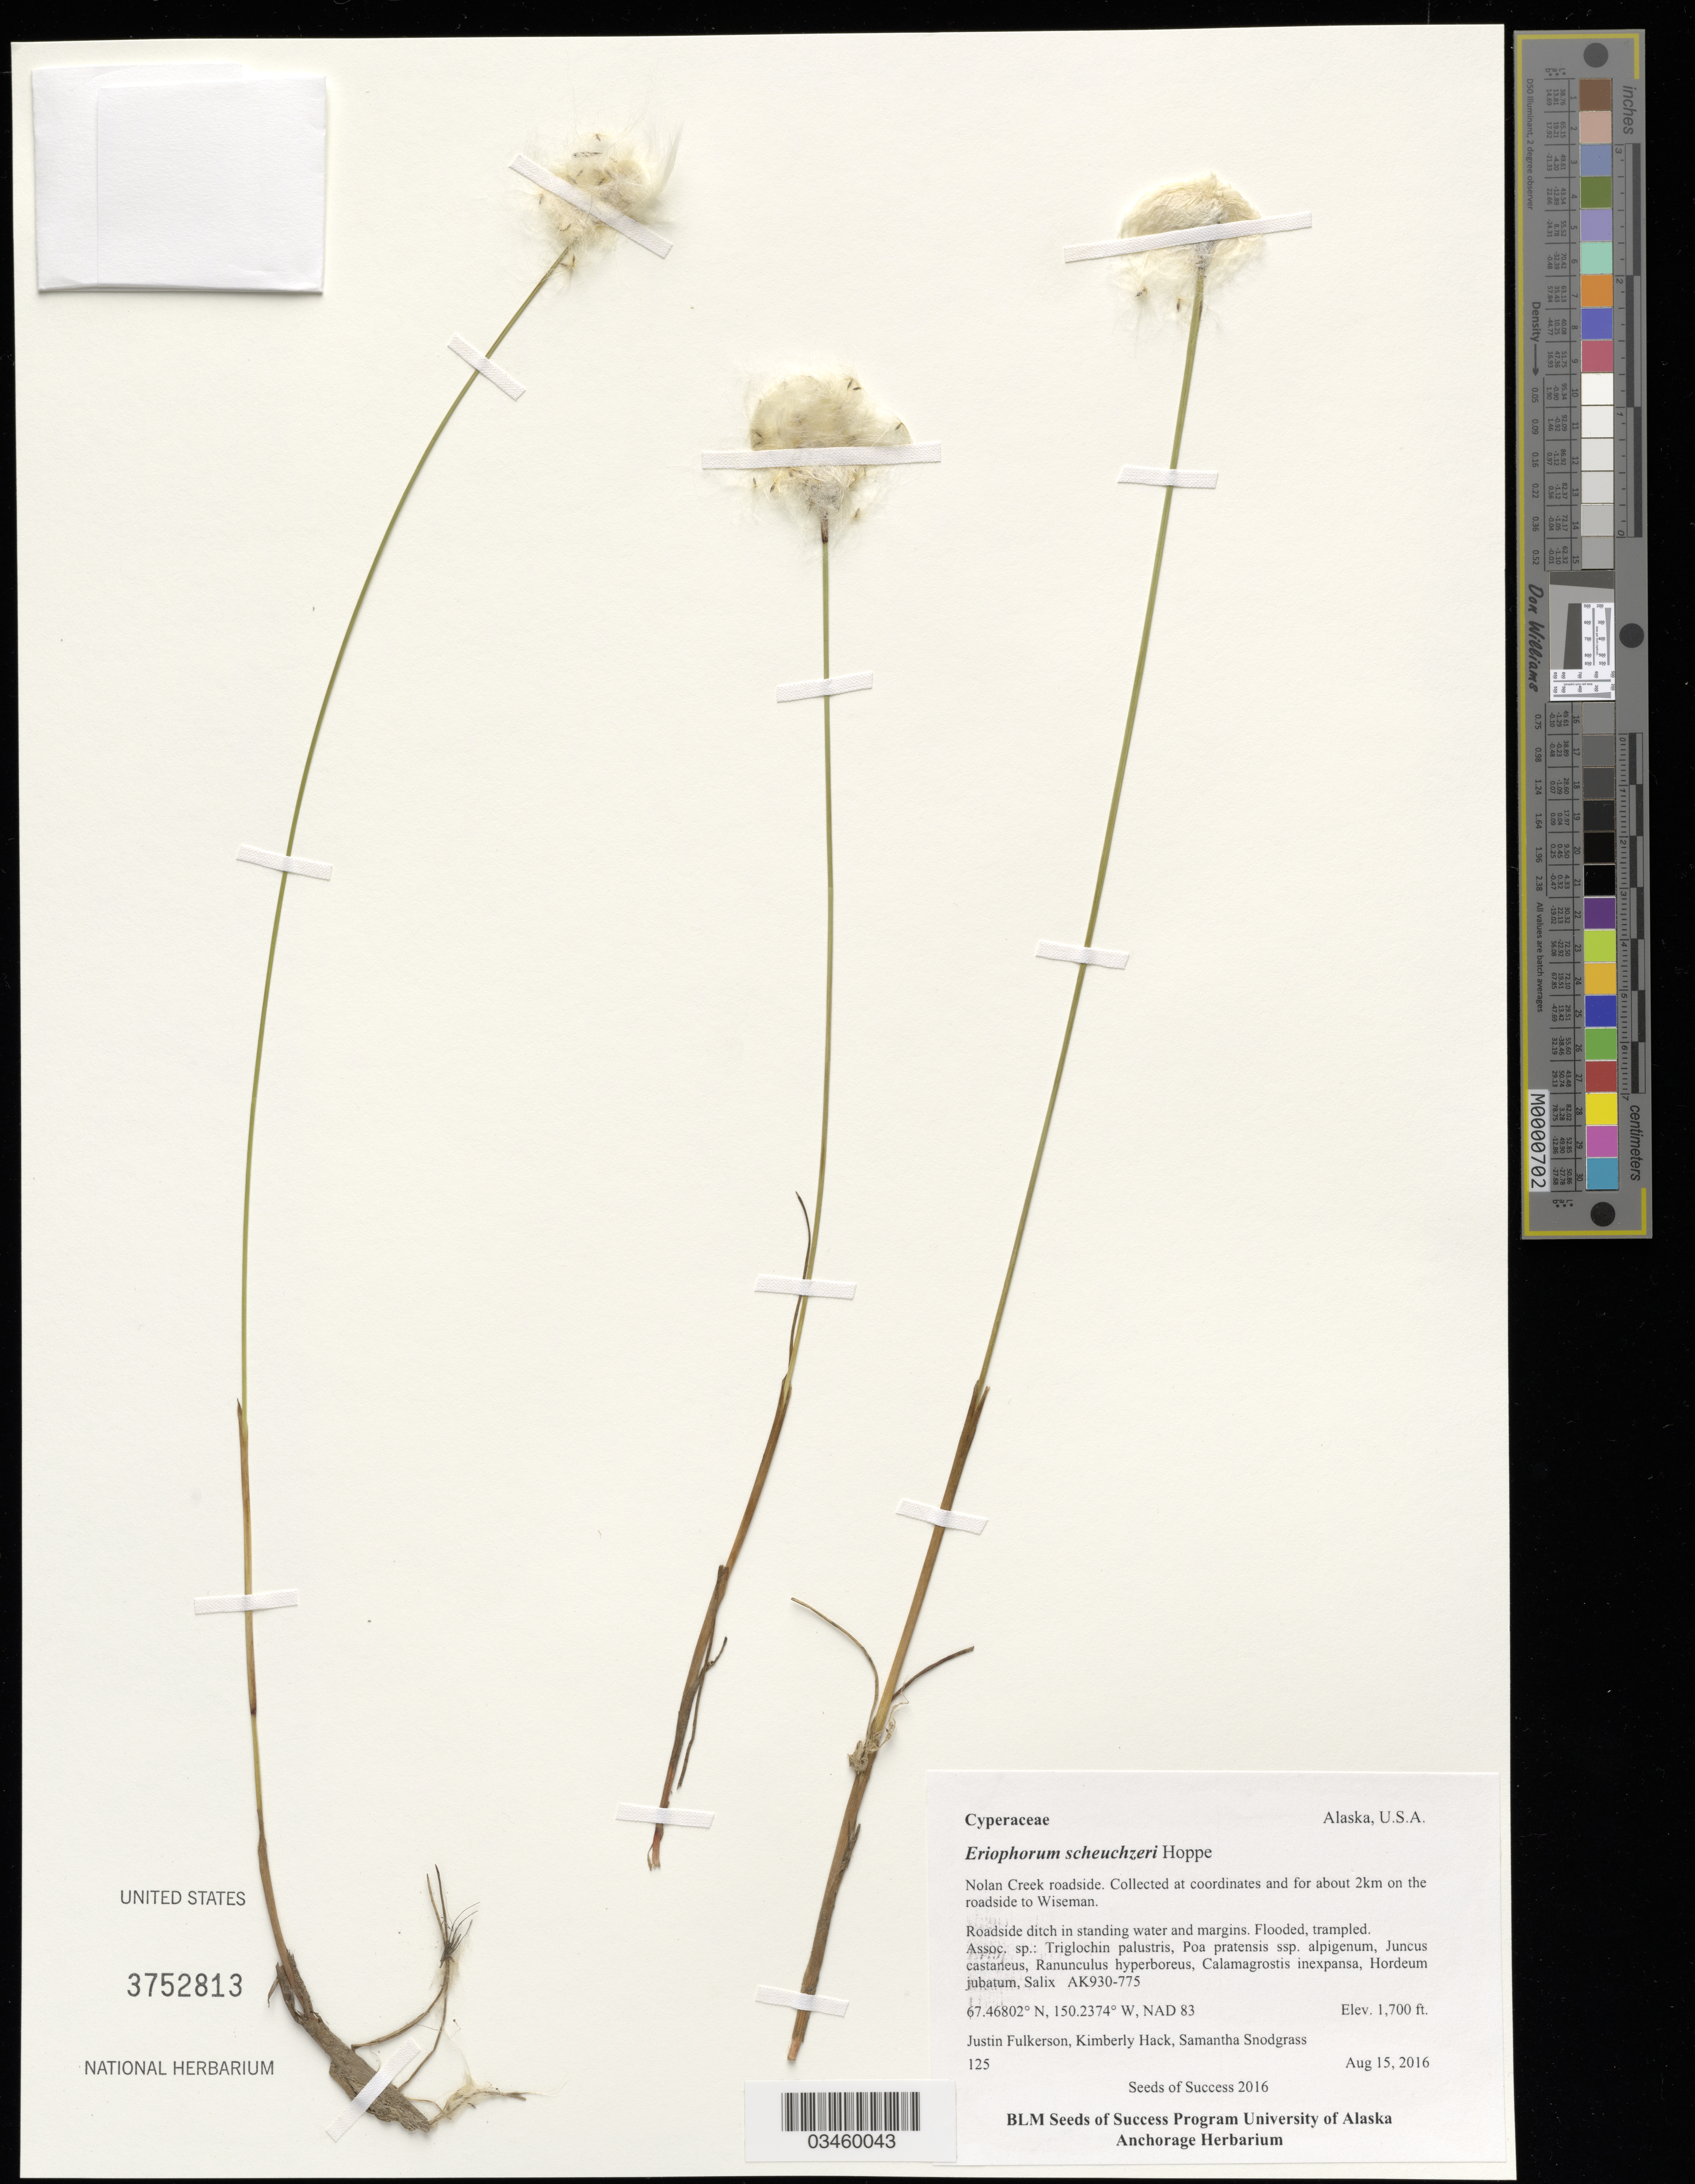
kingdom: Plantae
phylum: Tracheophyta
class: Liliopsida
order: Poales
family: Cyperaceae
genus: Eriophorum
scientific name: Eriophorum scheuchzeri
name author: Hoppe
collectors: J. Fulkerson, K. Hack & S. Snodgrass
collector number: AK930-775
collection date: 2016-08-15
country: United States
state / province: Alaska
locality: Nolan Creek, 2 km on the roadside to Wiseman.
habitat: Roadside ditch in standing water and margins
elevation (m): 518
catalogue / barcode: US 3752813